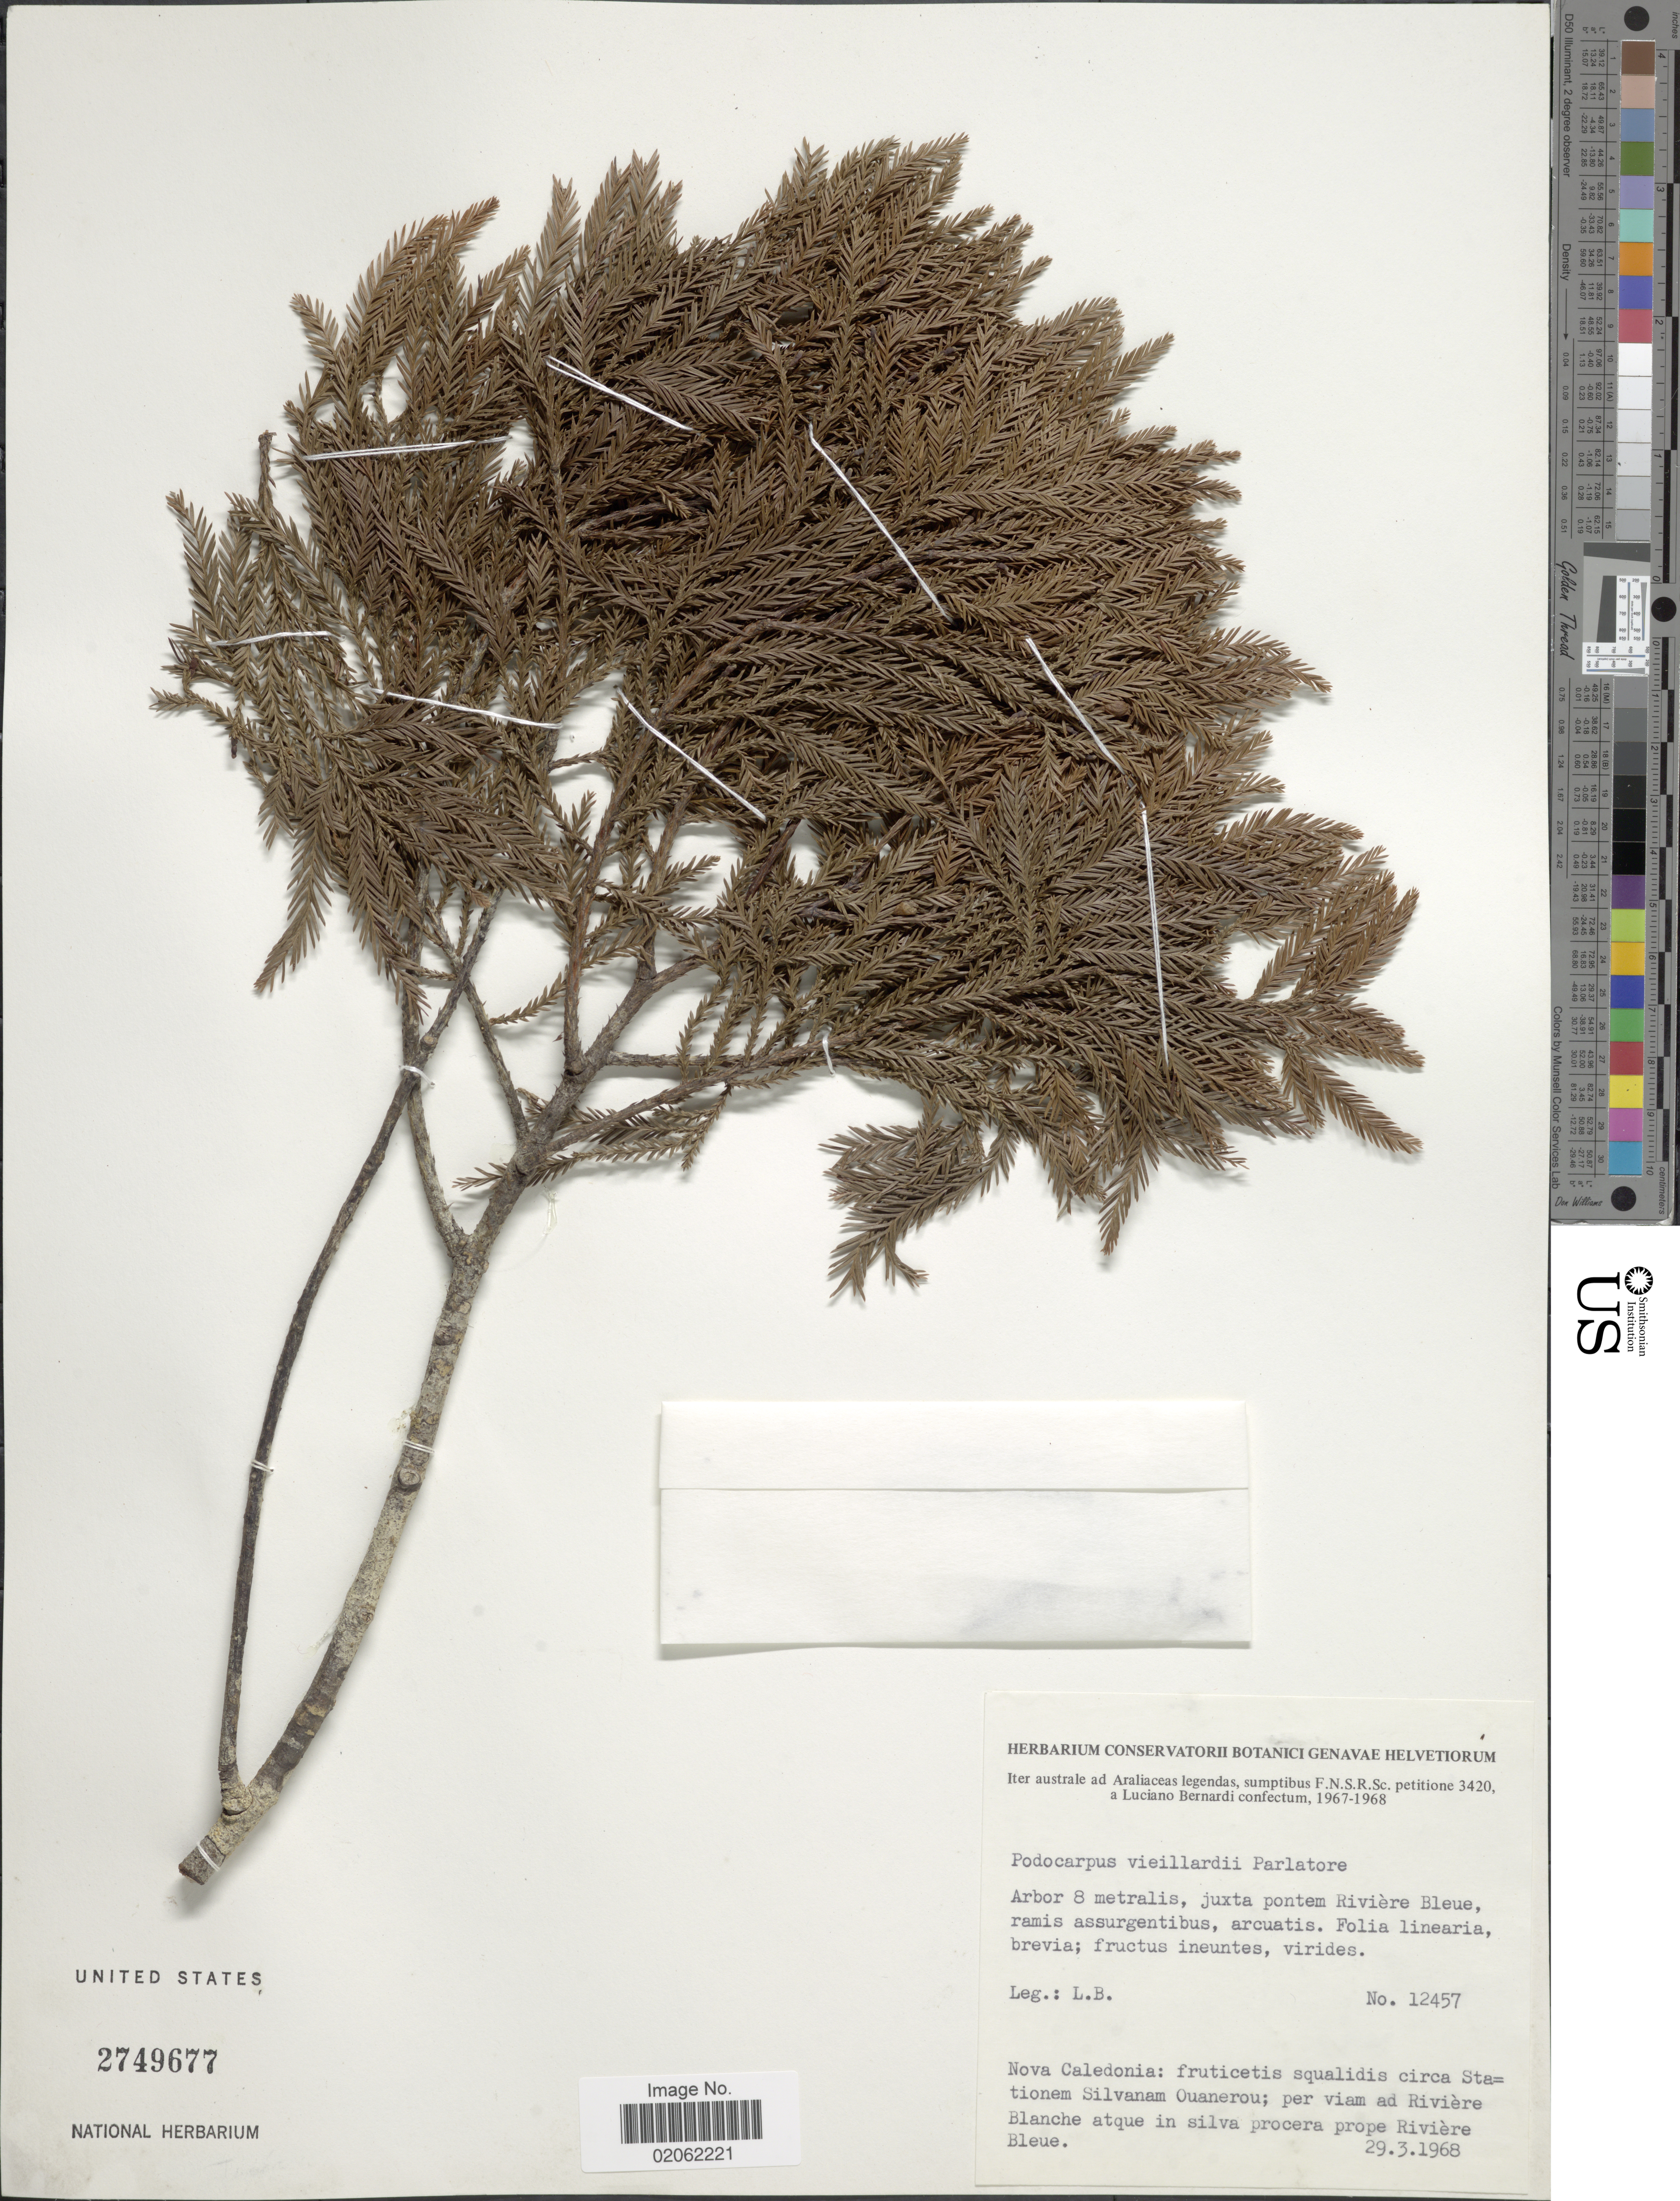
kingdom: Plantae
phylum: Tracheophyta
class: Pinopsida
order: Pinales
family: Podocarpaceae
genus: Dacrycarpus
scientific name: Dacrycarpus vieillardii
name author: (Parl.) de Laub.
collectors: L. Bernardi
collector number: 12457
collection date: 1968-03-29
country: New Caledonia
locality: Fruticetis squalidis circa Stationem Silvanam Ouanerou; per viam ad Rivière Blanche atque in silva procera prope Rivière Bleue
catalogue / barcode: US 2749677